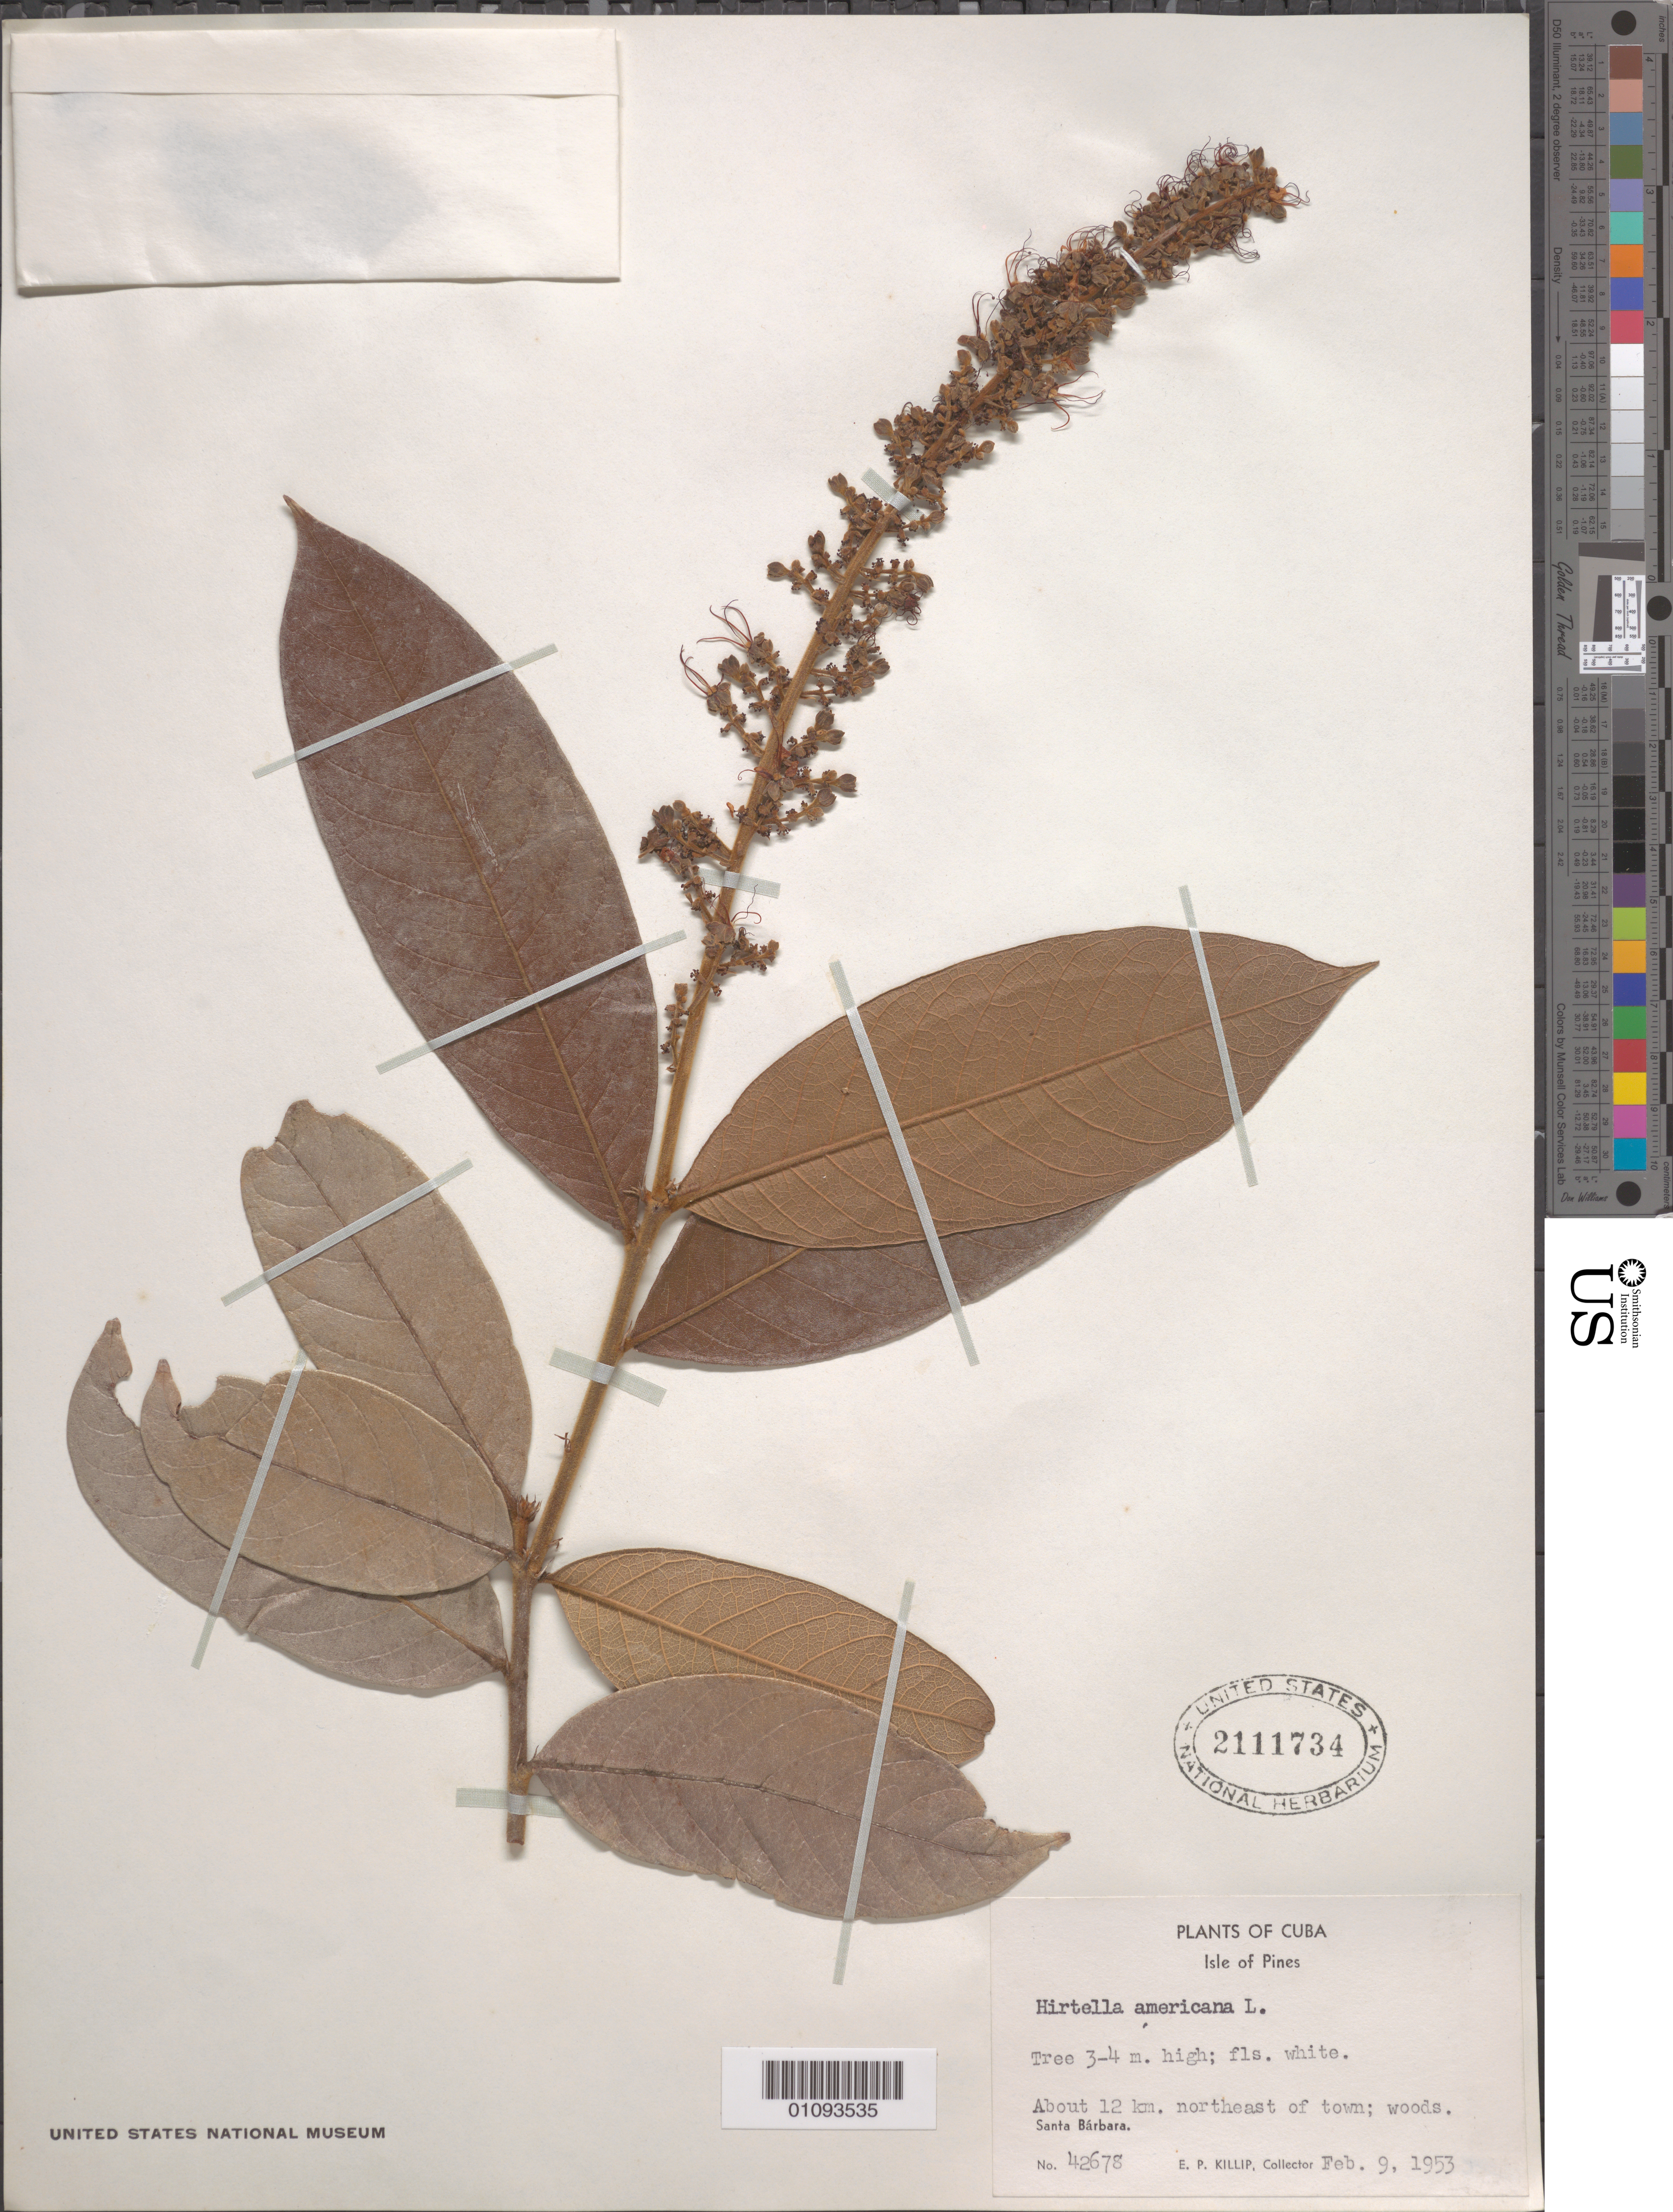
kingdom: Plantae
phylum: Tracheophyta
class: Magnoliopsida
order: Malpighiales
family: Chrysobalanaceae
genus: Hirtella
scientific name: Hirtella americana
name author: L.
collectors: T. J. Killeen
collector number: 42678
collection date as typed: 09 Feb 1933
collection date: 1933-02-09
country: Cuba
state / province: Isla de La Juventud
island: Isla de la Juventud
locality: Isle of Pines, about 12km NE of Town; Woods Santa Barbara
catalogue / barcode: US 2111734